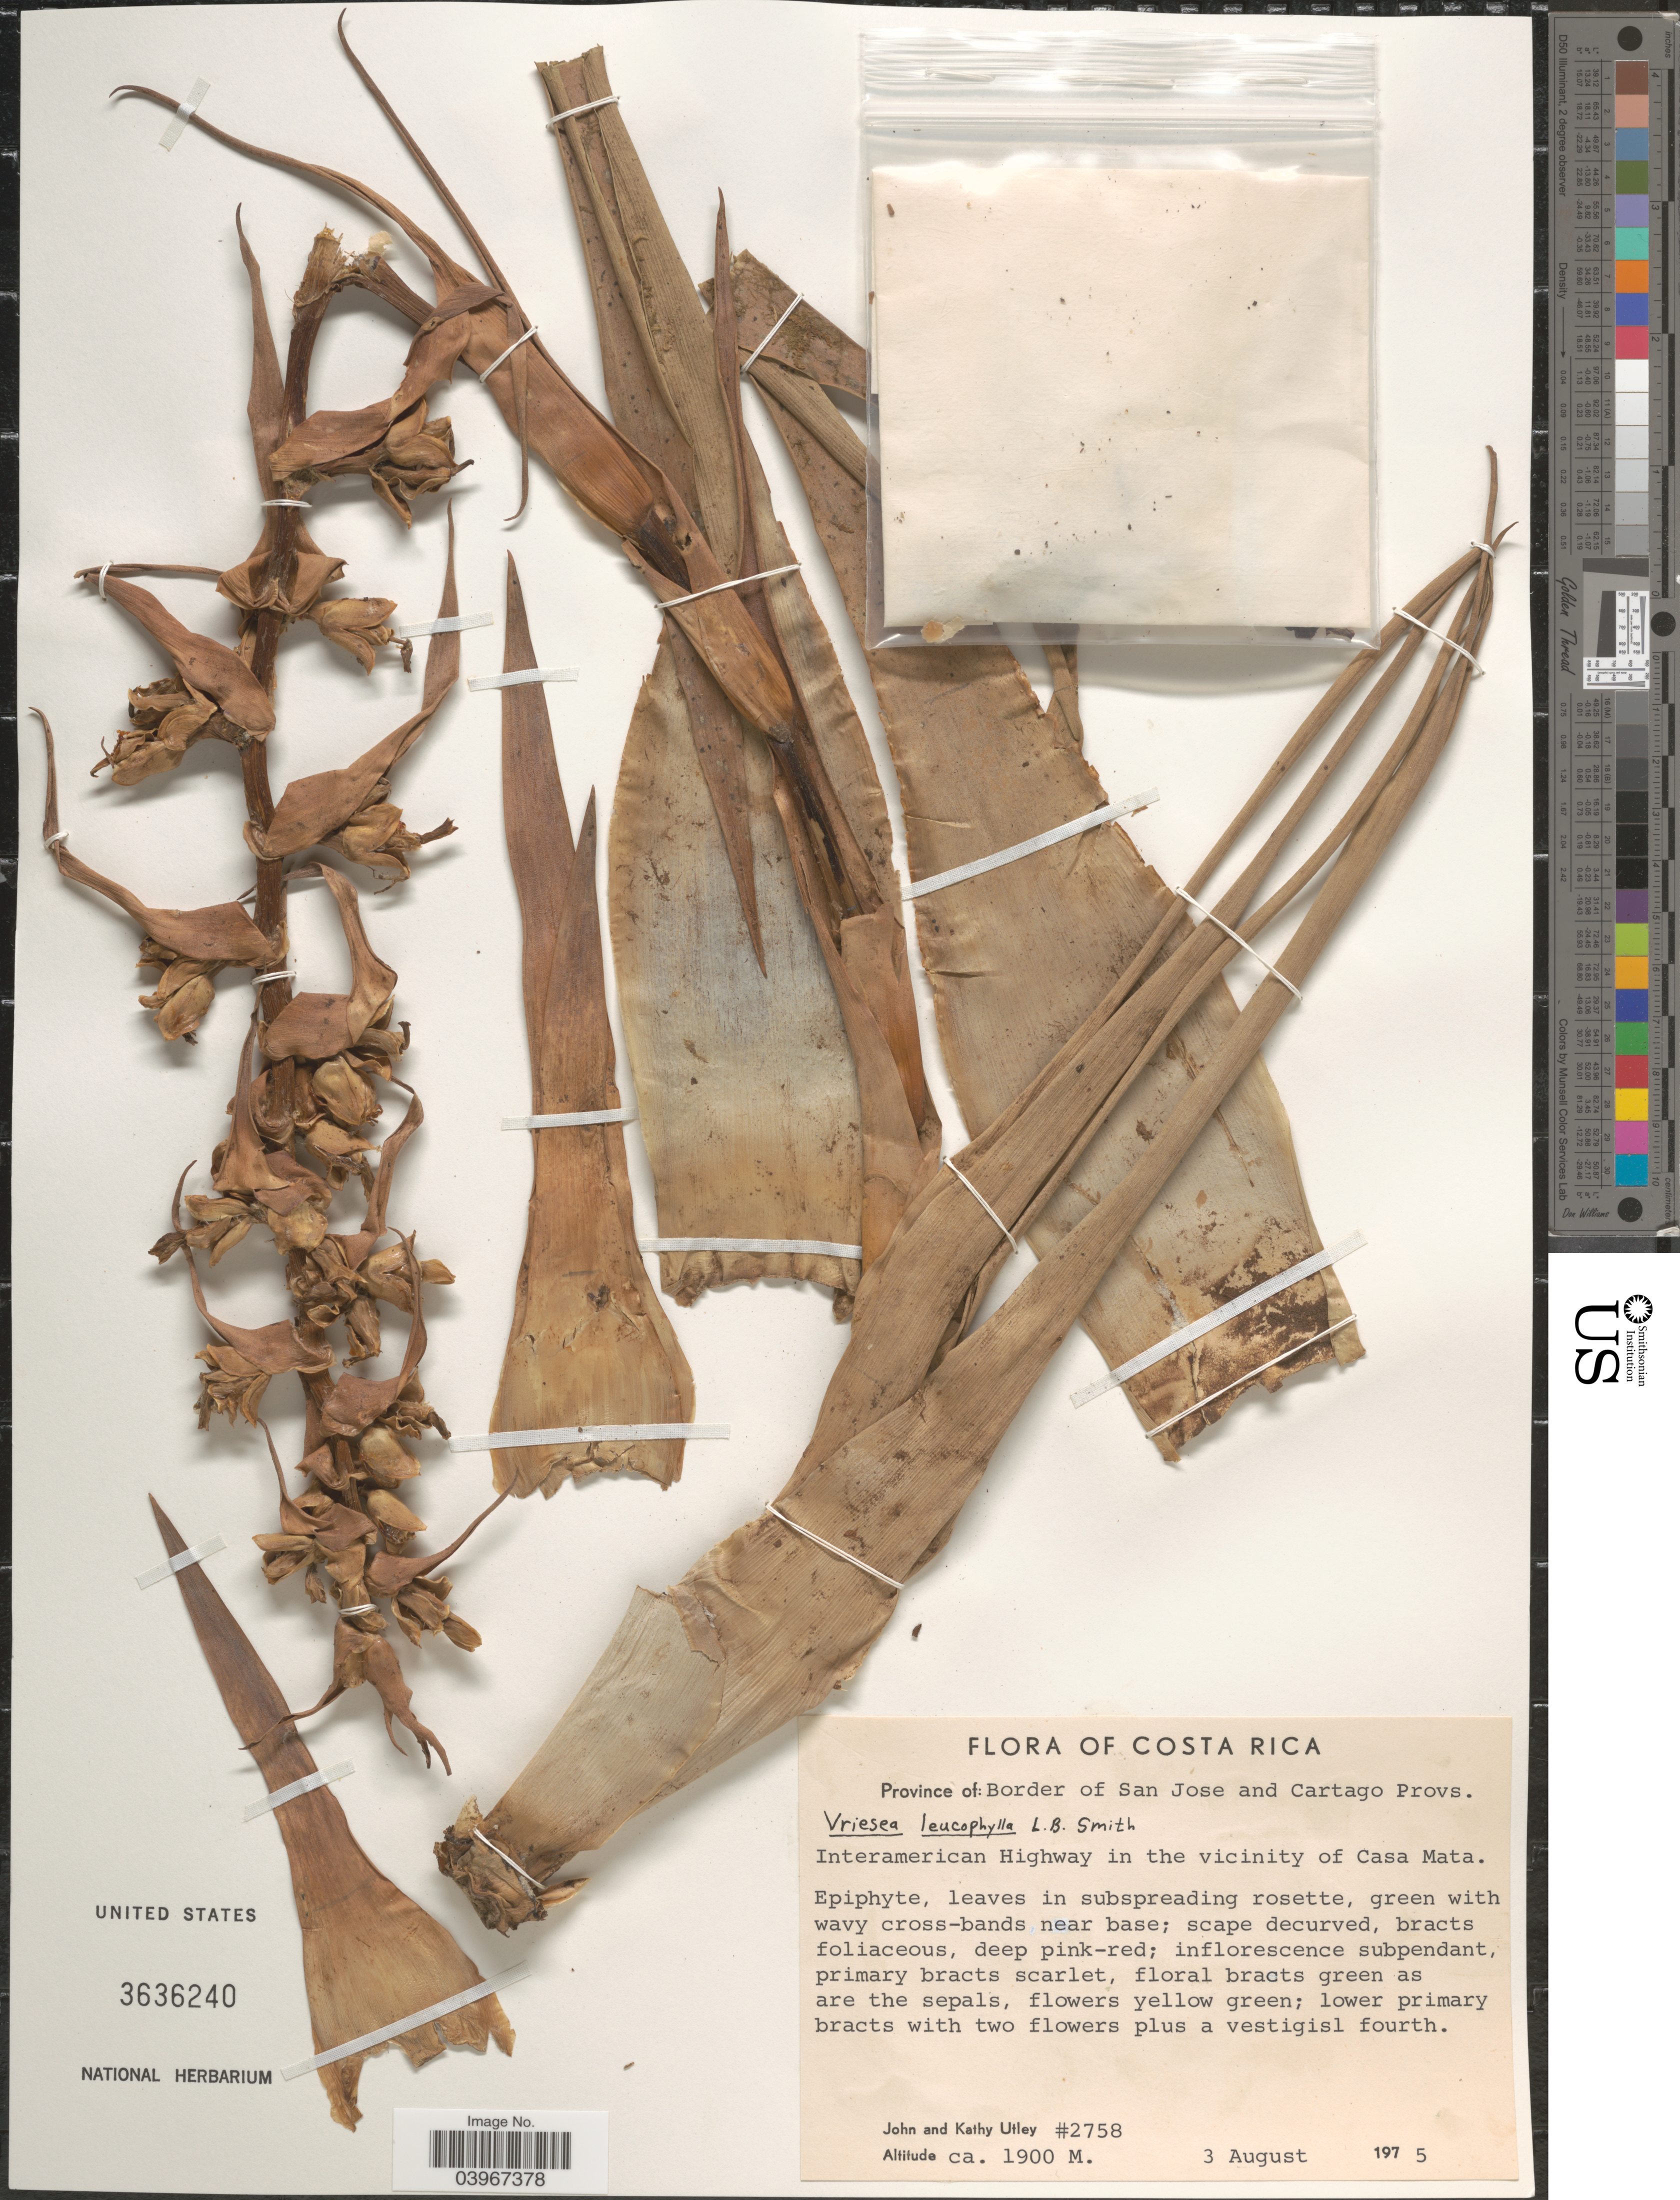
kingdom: Plantae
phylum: Tracheophyta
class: Liliopsida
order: Poales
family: Bromeliaceae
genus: Werauhia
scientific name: Werauhia leucophylla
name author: (L.B. Sm.) J.R. Grant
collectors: J. F. Utley & K. Burt-Utley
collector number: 2758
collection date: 1975-08-03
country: Costa Rica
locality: Province of: border of San Jose and Cartago Provs. Interamerican Highway in the vicinity of Casa Mata.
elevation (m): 1900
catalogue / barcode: US 3636240